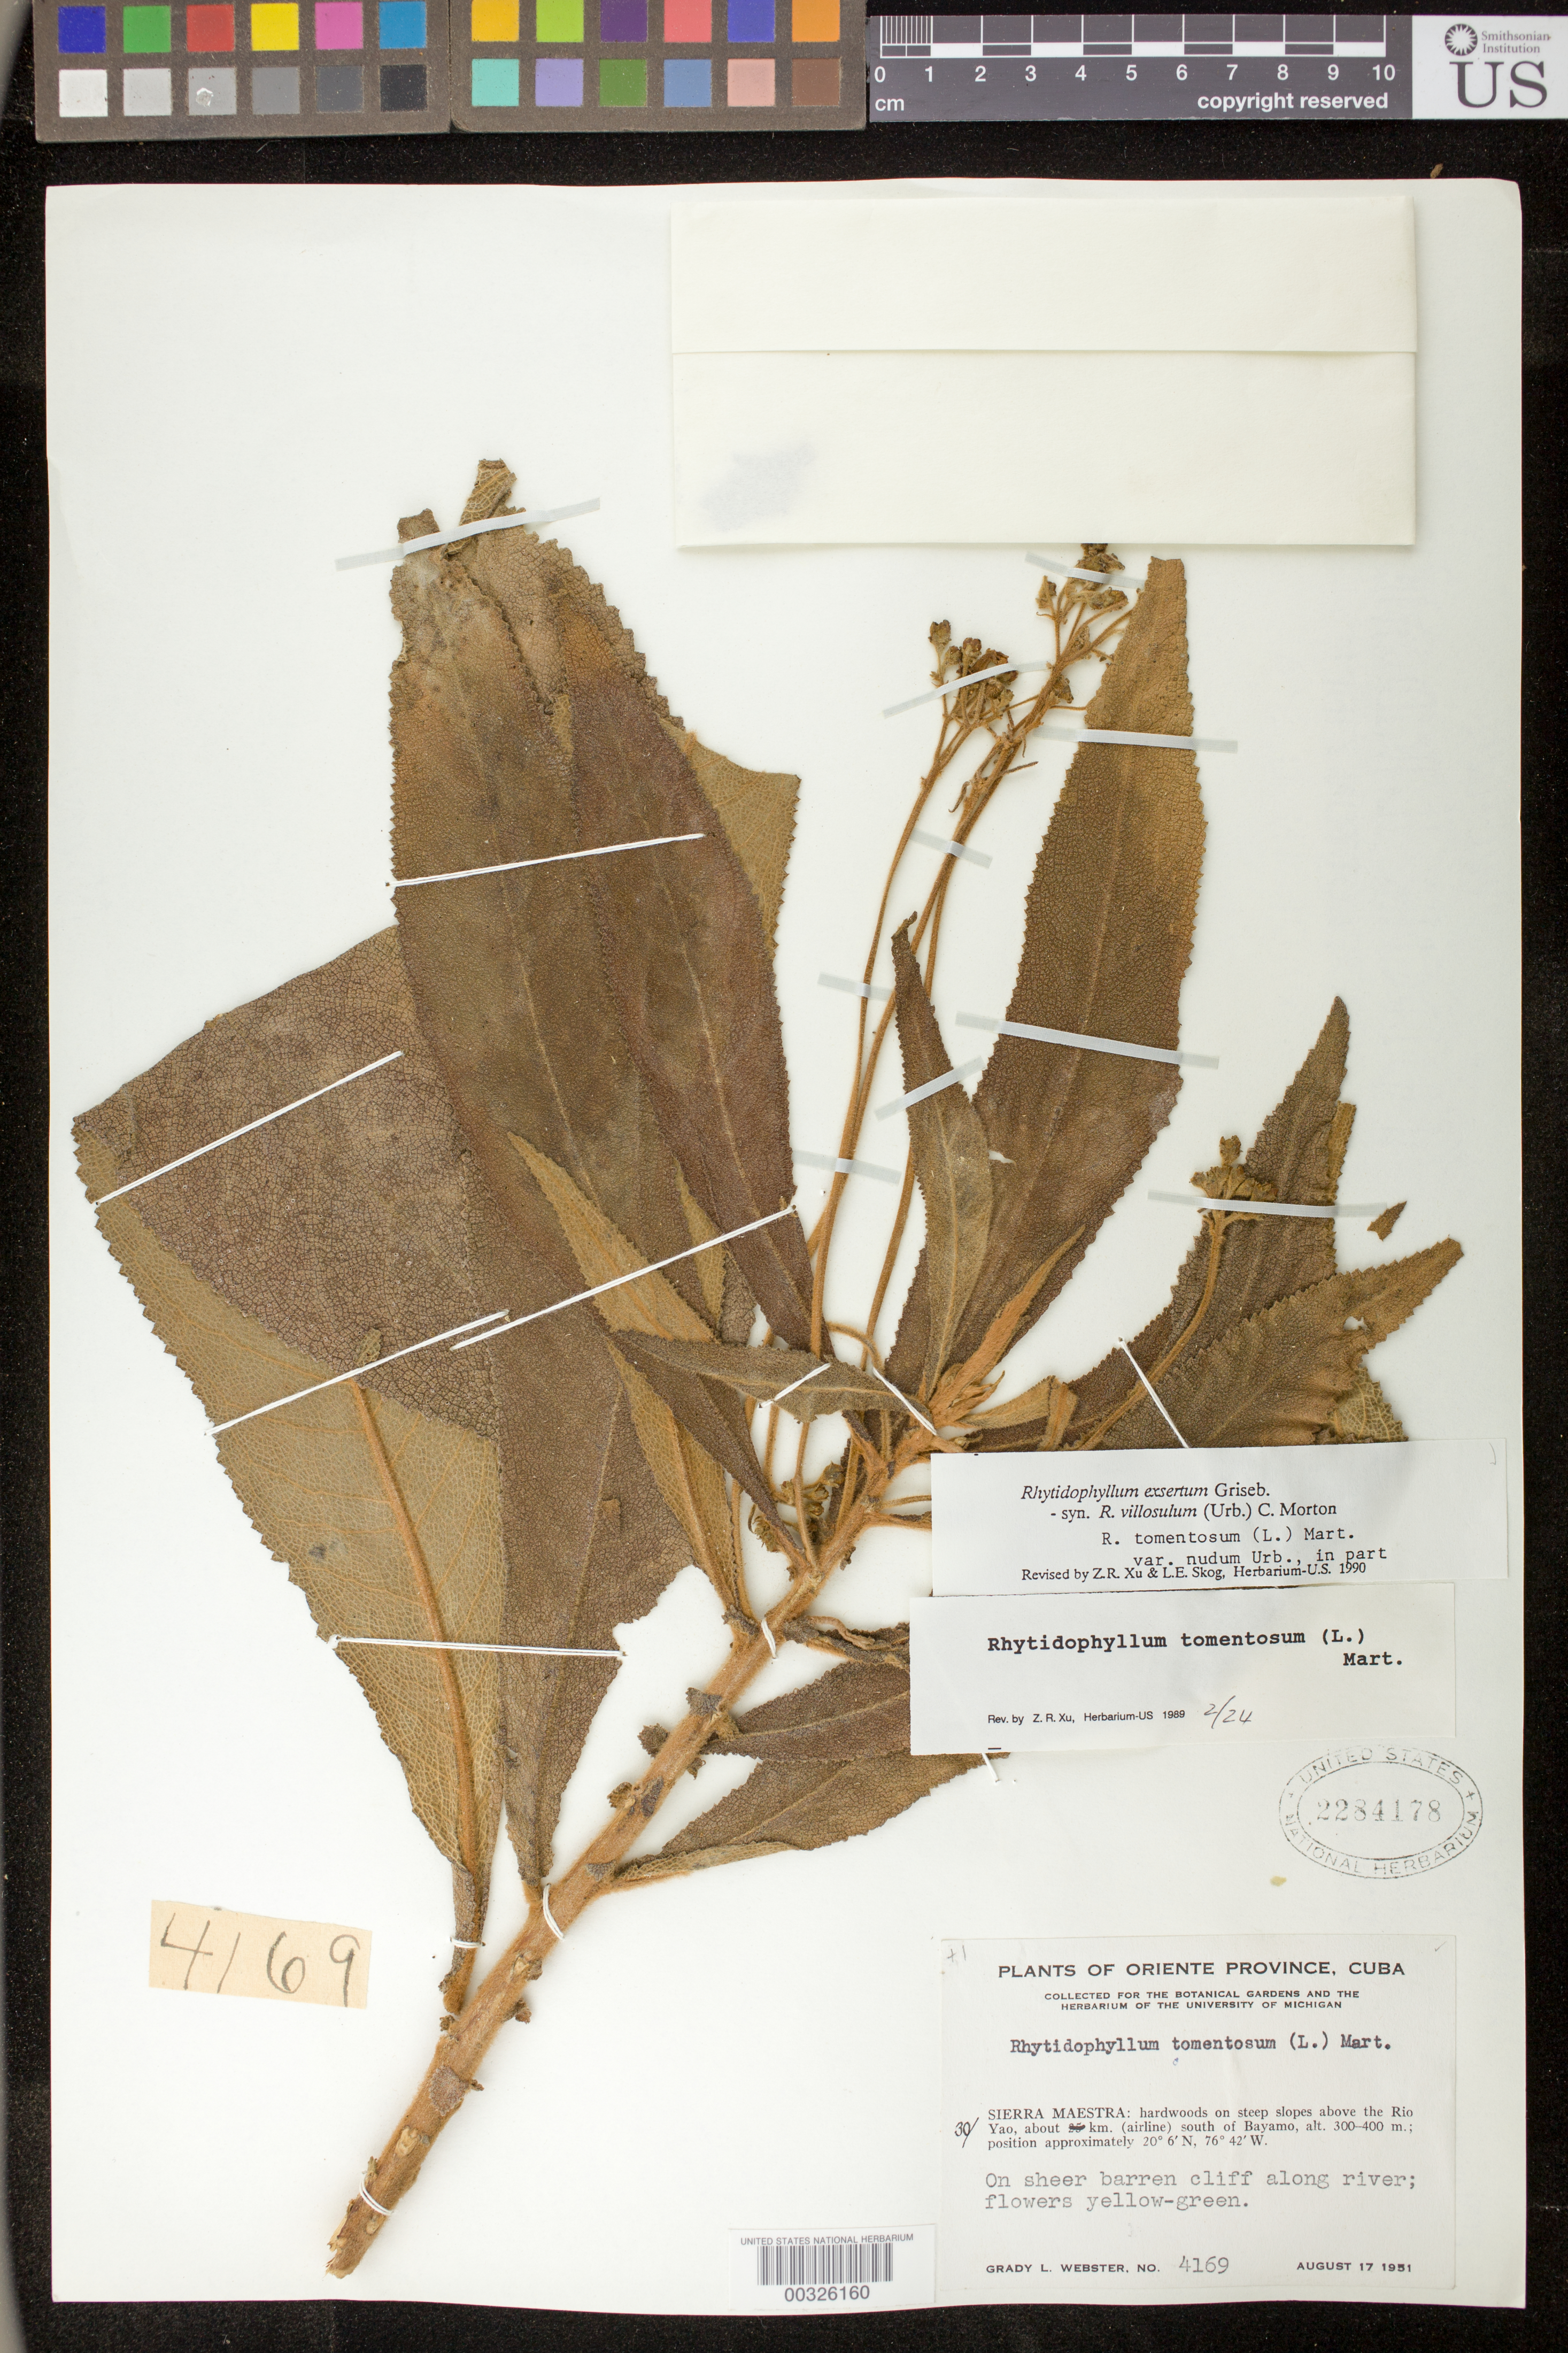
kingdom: Plantae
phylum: Tracheophyta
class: Magnoliopsida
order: Lamiales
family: Gesneriaceae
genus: Rhytidophyllum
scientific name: Rhytidophyllum exsertum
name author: Griseb.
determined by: Skog, Laurence E.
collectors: G. L. Webster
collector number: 4169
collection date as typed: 17 Aug 1951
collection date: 1951-08-17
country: Cuba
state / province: Oriente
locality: Sierra Maestra: above the Rio Yao, about 30 km (airline) S of Bayamo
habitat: Hardwoods on steep slopes; on sheer barren cliff along river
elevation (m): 300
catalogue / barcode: US 2284178